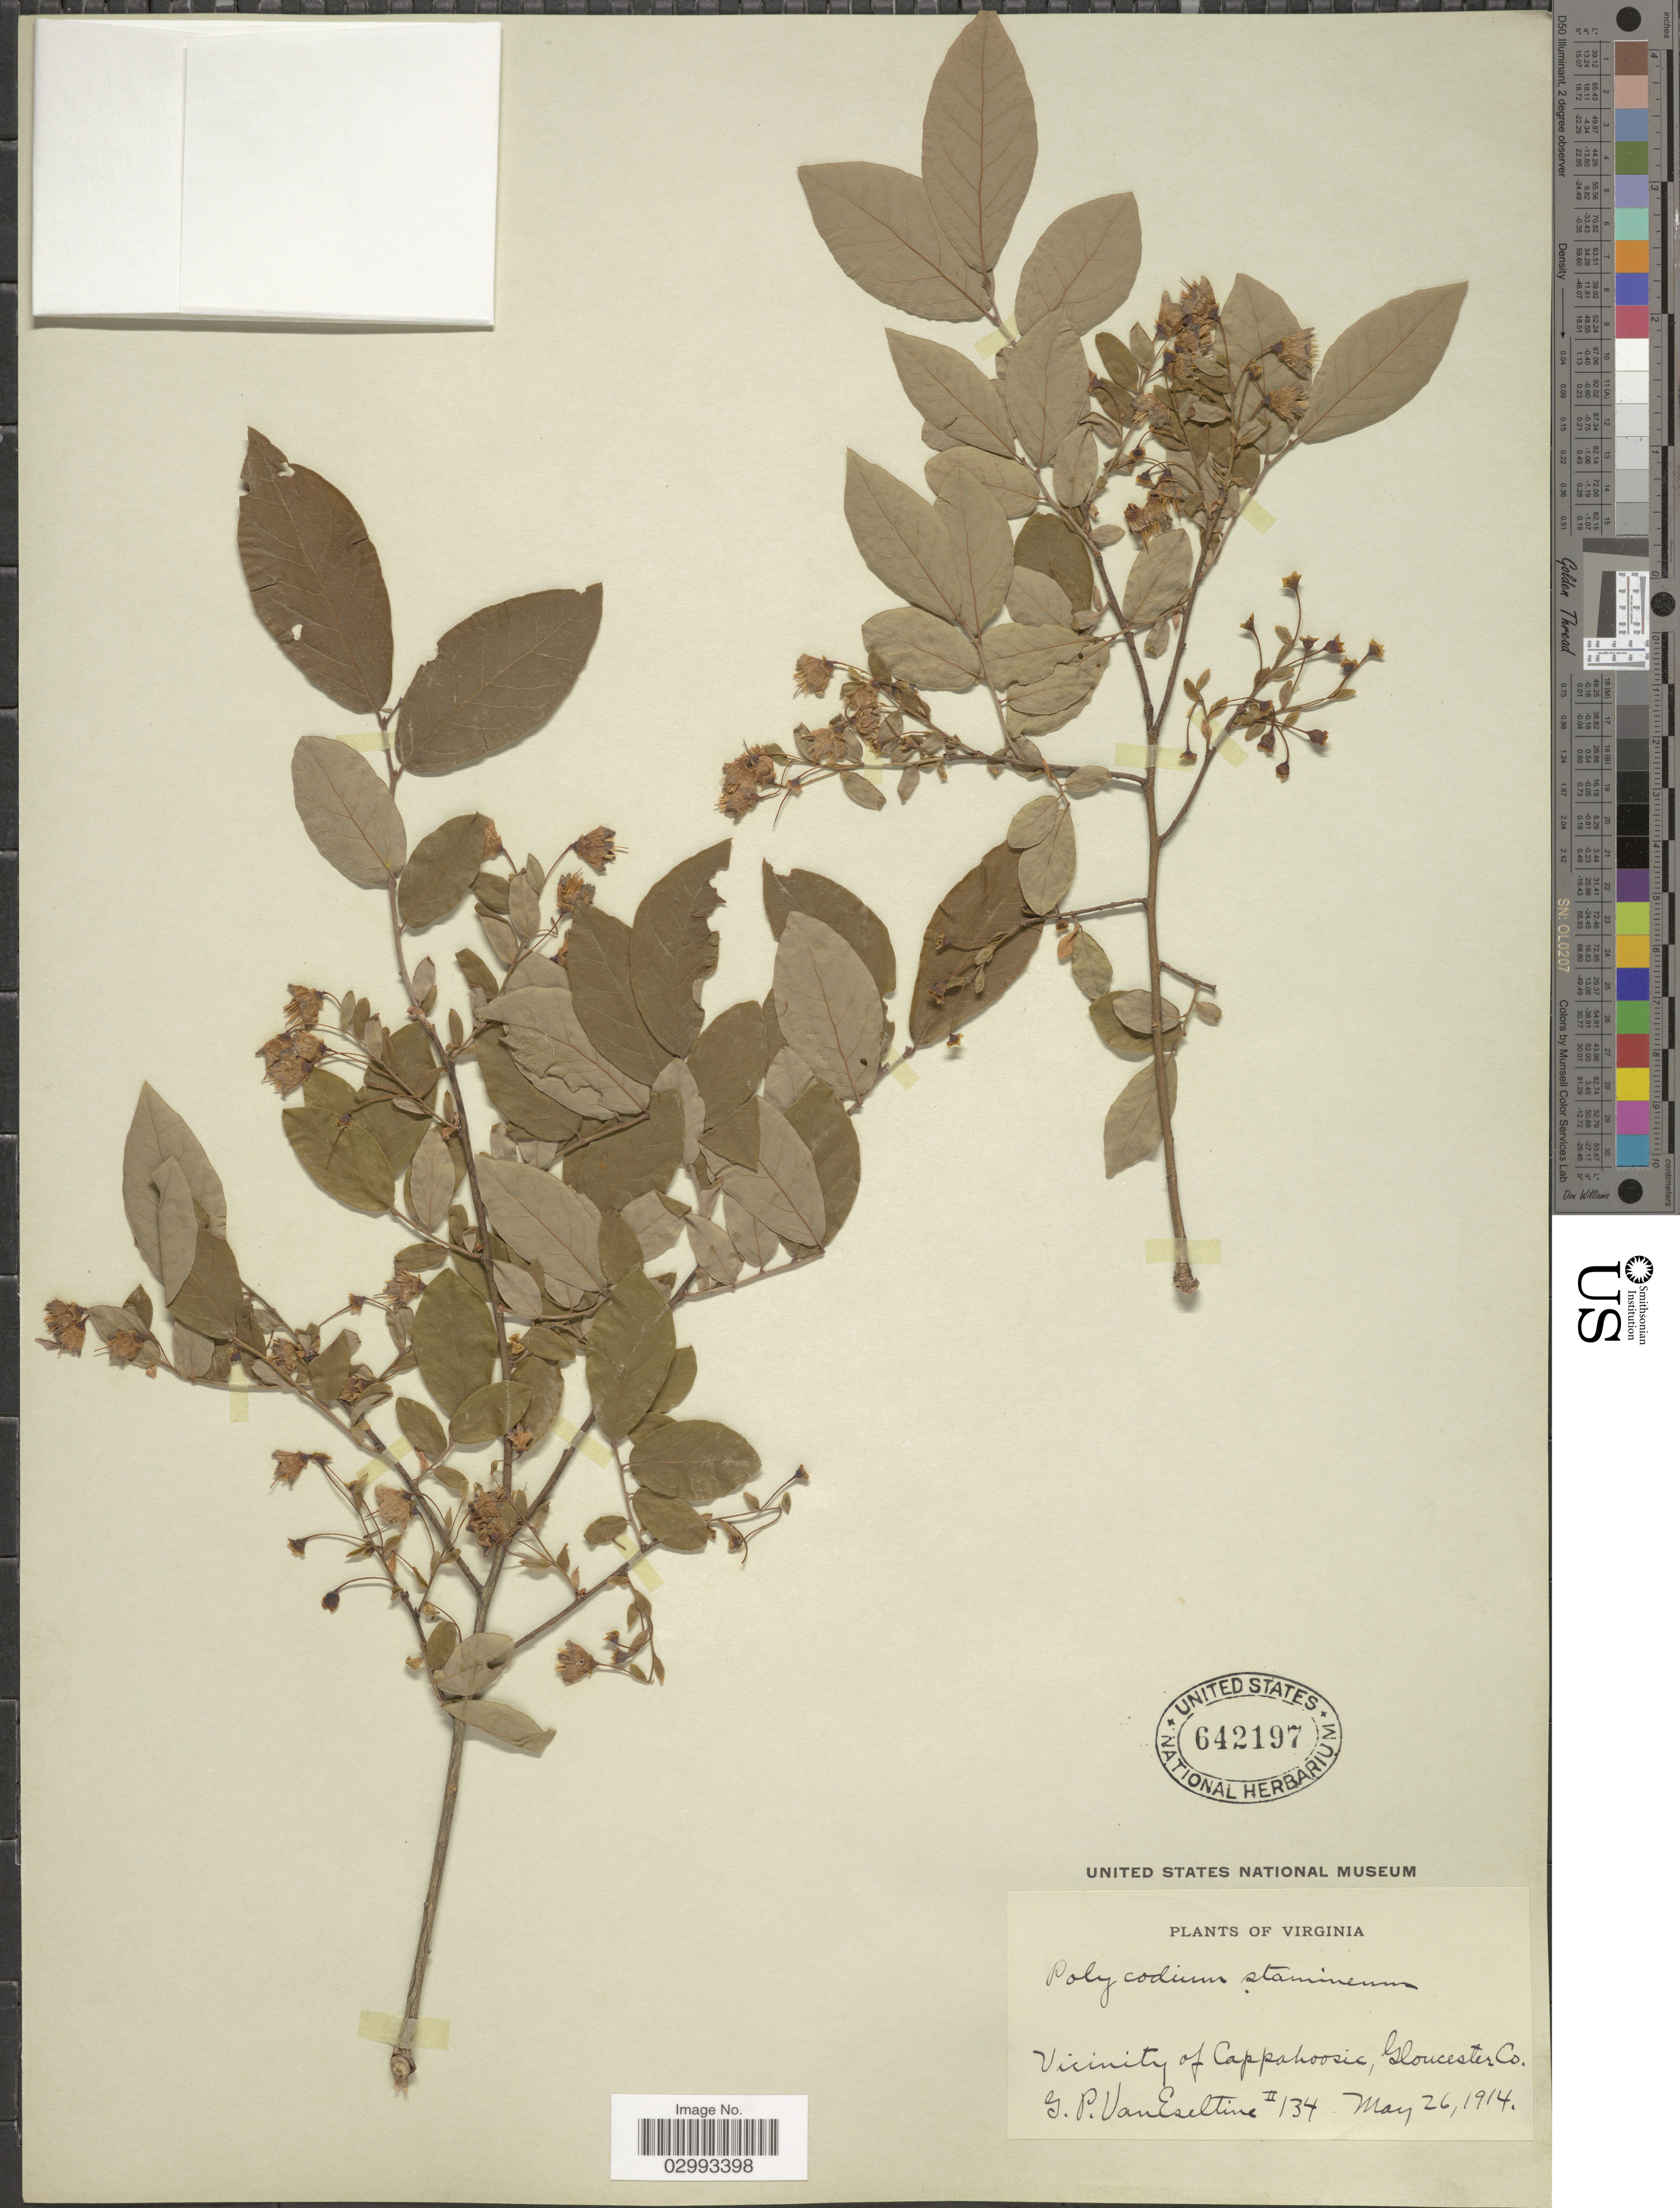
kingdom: Plantae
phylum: Tracheophyta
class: Magnoliopsida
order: Ericales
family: Ericaceae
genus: Polycodium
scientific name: Polycodium stamineum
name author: (L.) Greene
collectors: G. P. Van Eseltine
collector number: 134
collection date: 1914-05-26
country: United States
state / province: Virginia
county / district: Gloucester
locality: Vicinity of Cappahoosic, Gloucester Co.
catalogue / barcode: US 642197